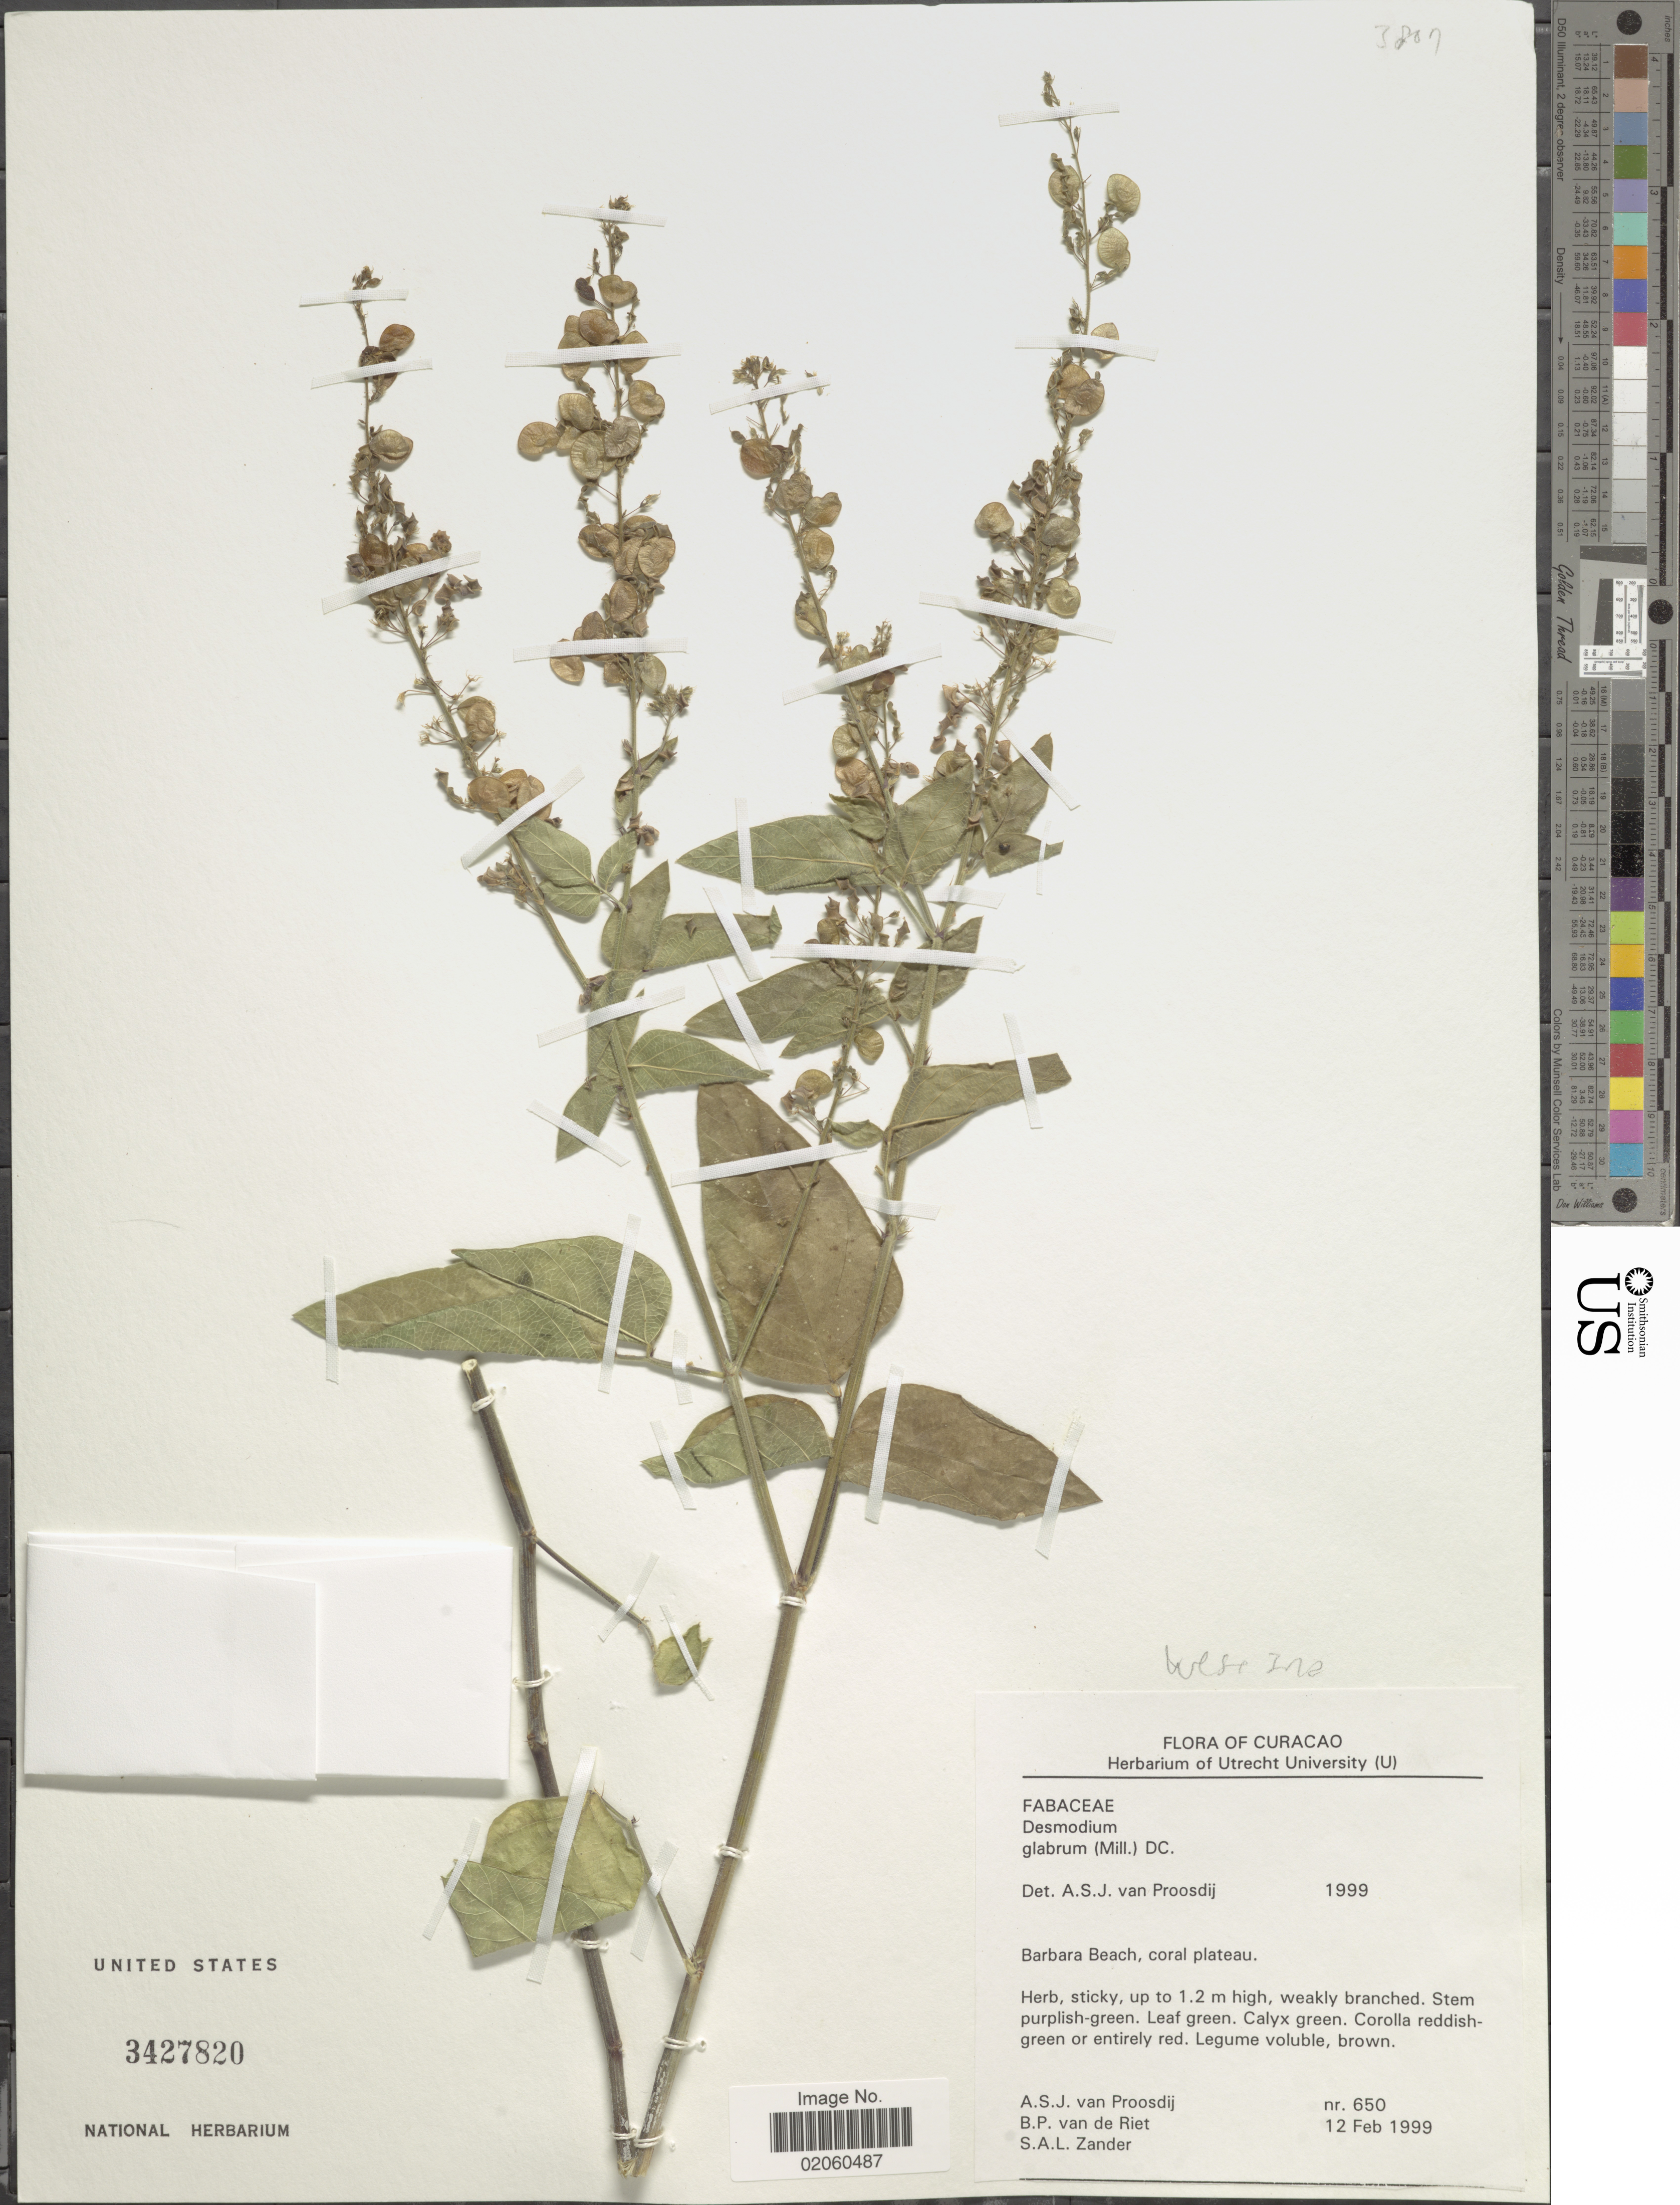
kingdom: Plantae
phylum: Tracheophyta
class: Magnoliopsida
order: Fabales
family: Fabaceae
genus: Desmodium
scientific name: Desmodium glabrum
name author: (Mill.) DC.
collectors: A. Proosdij, B. Riet & S. Zander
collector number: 650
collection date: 1999-02-12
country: Curaçao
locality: Barbara Beach, coral plateau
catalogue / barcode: US 3427820